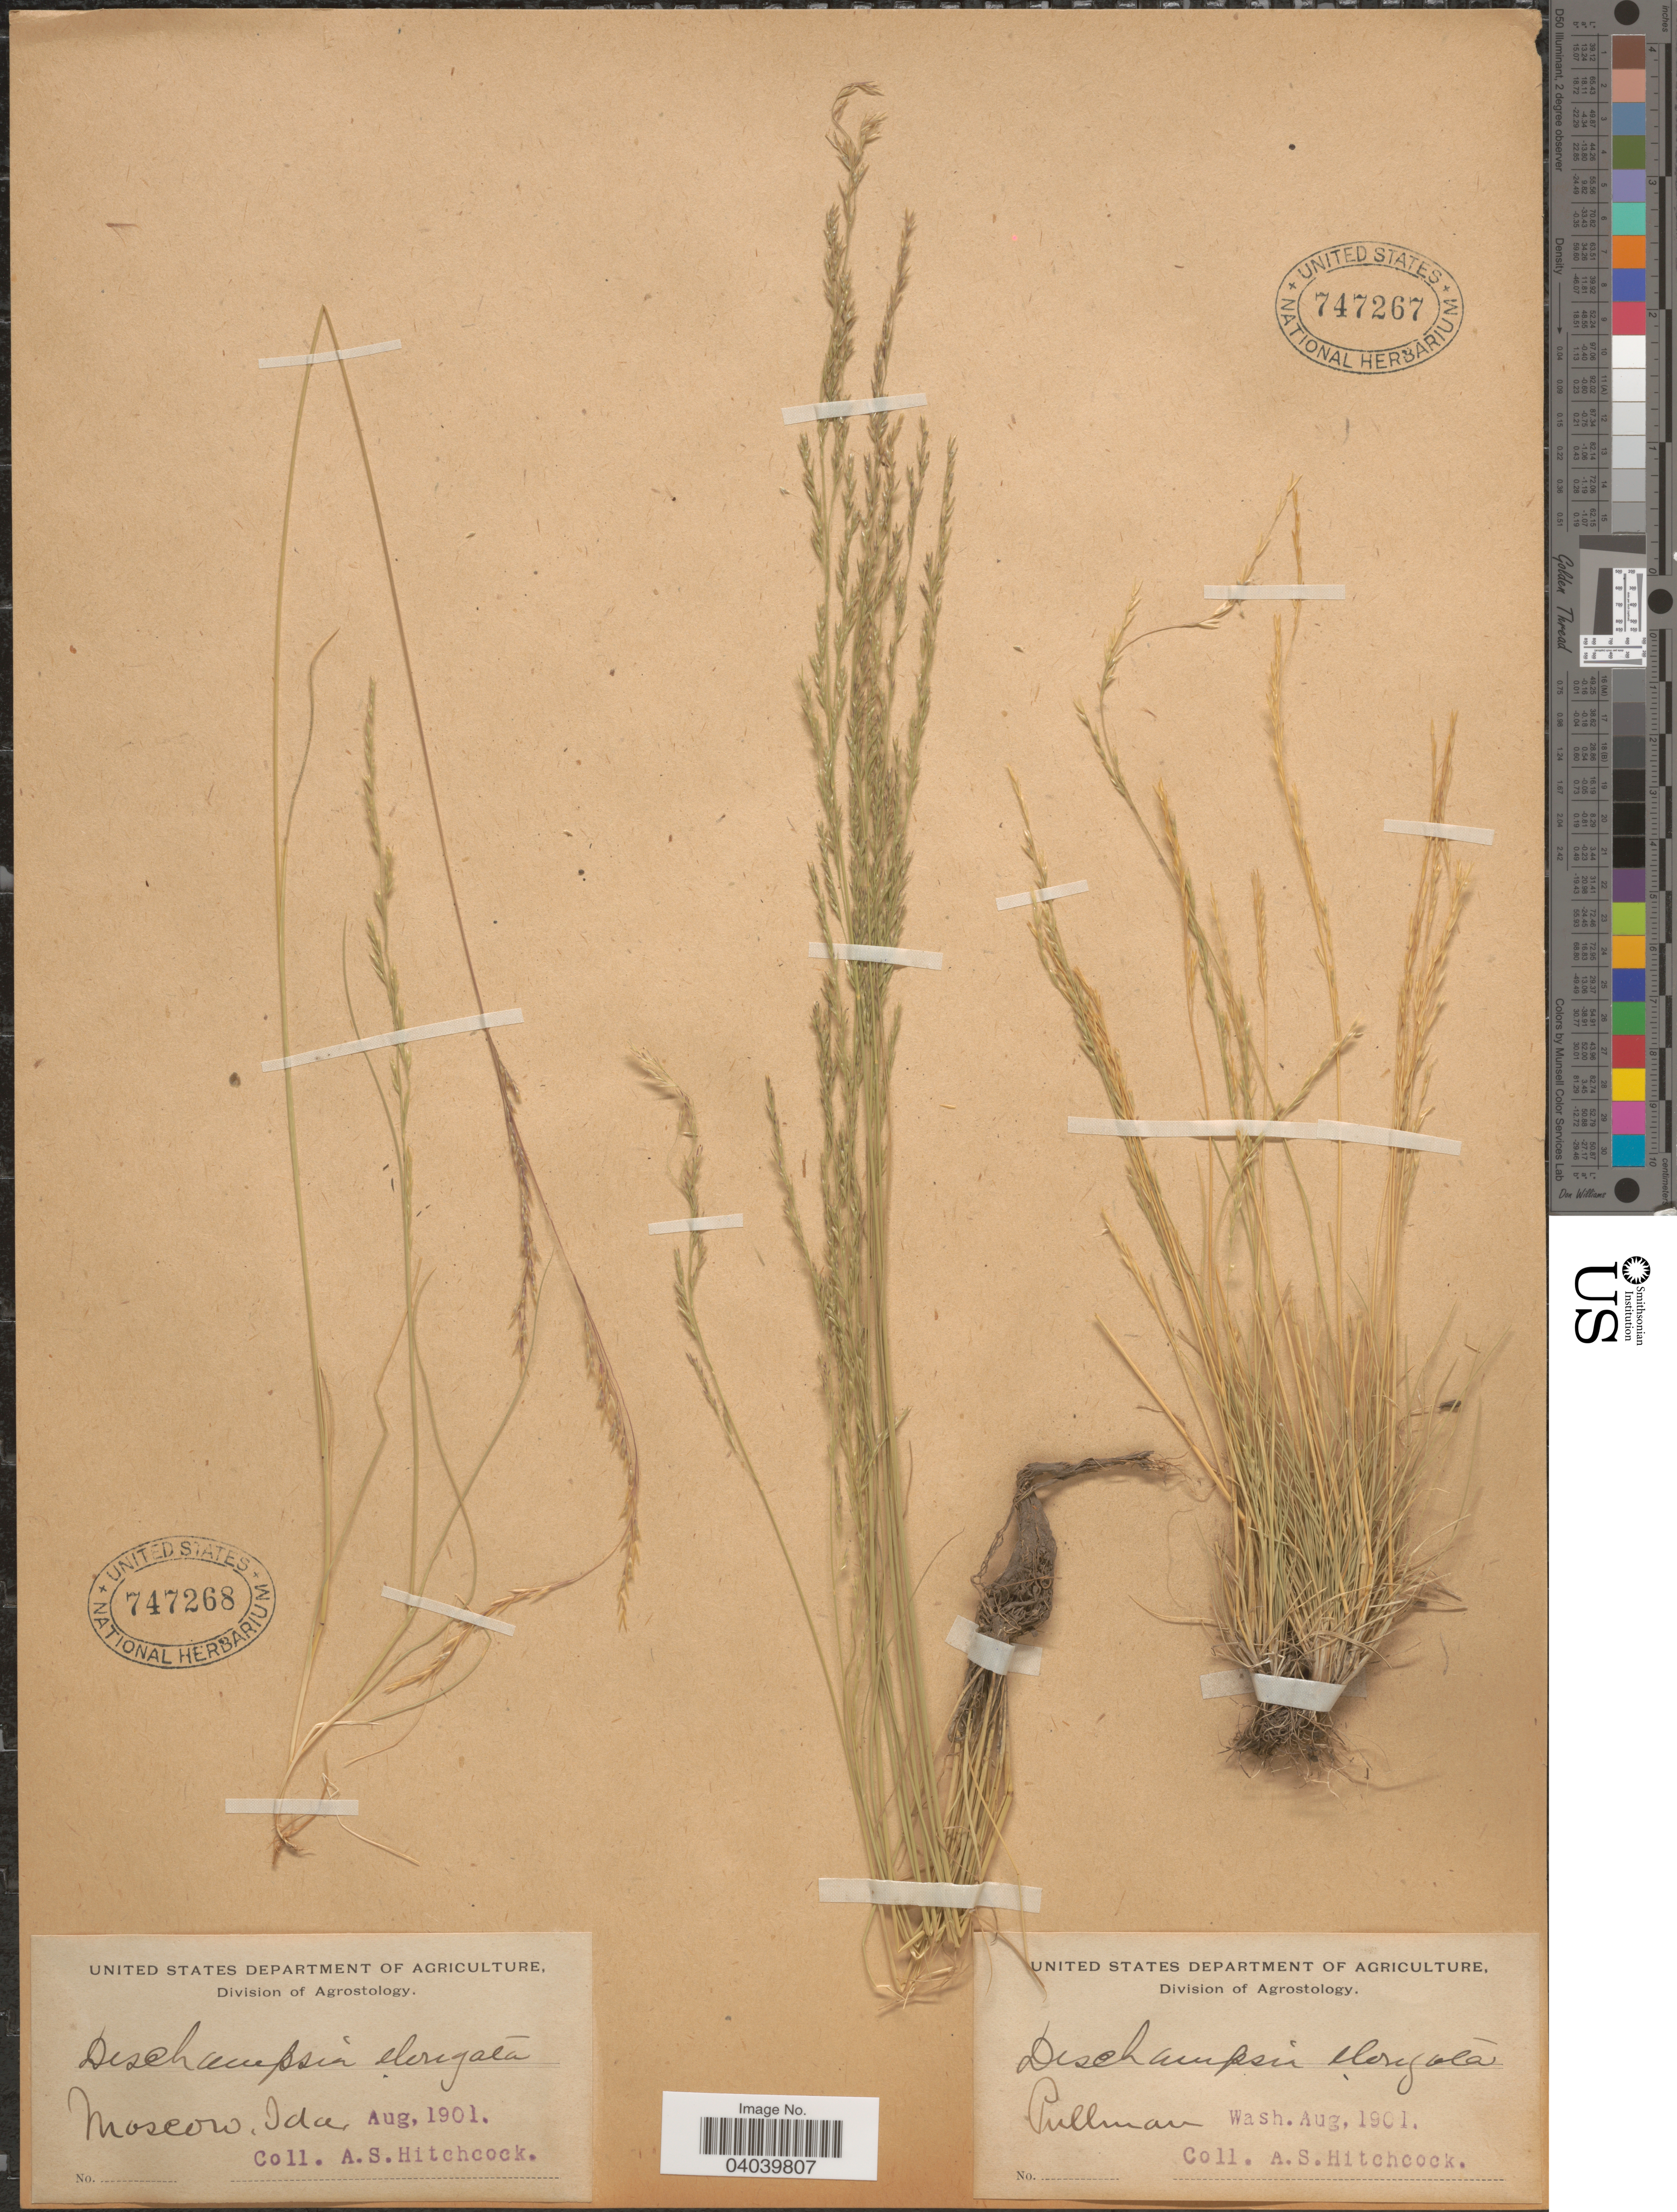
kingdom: Plantae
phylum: Tracheophyta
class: Liliopsida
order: Poales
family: Poaceae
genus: Deschampsia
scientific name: Deschampsia elongata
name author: (Hook.) Munro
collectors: A. S. Hitchcock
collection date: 1901-08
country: United States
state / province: Washington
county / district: Whitman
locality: Pullman.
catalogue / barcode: US 747267